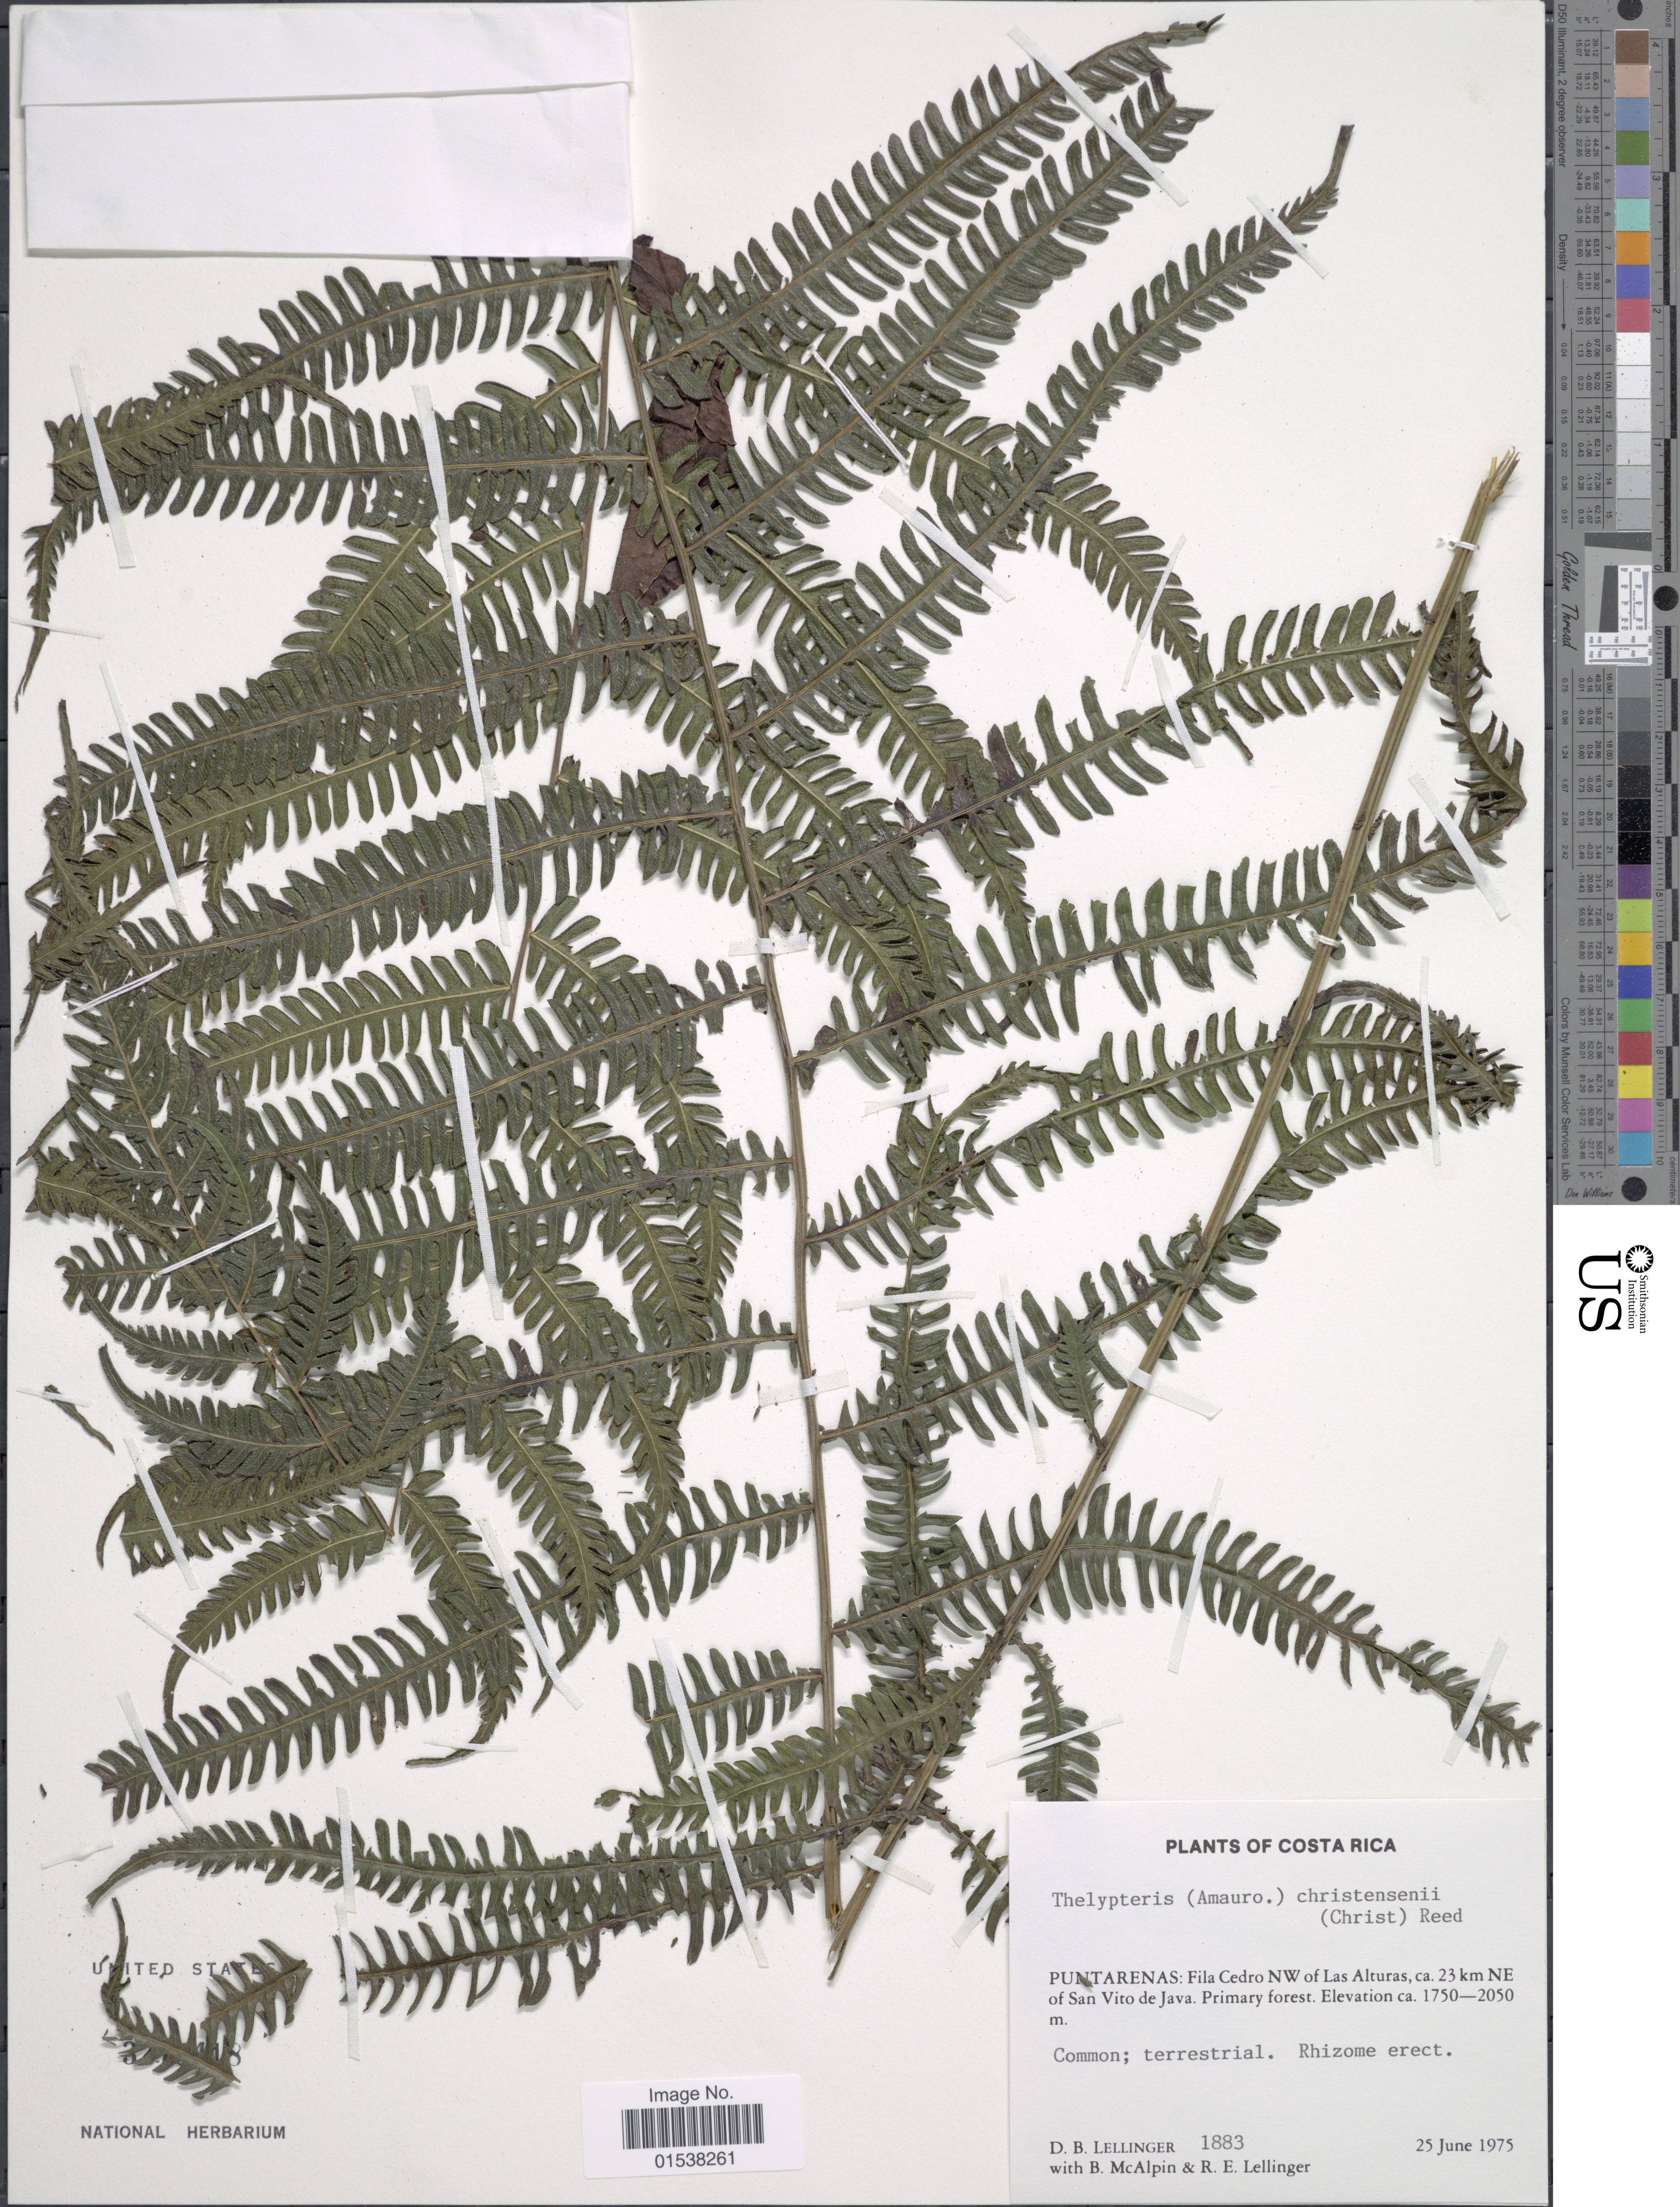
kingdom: Plantae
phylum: Tracheophyta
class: Polypodiopsida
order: Polypodiales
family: Thelypteridaceae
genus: Amauropelta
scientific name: Amauropelta christensenii (Christ) comb. nov., ined. 2015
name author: (Christ)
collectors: D. B. Lellinger, B. McAlpin & R. E. Lellinger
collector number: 1883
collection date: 1975-06-25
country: Costa Rica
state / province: Puntarenas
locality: Puntarenas: Fila Cedro NW of Las Alturas, ca. 23 km NE of San Vito de Java, primary forest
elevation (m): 1750